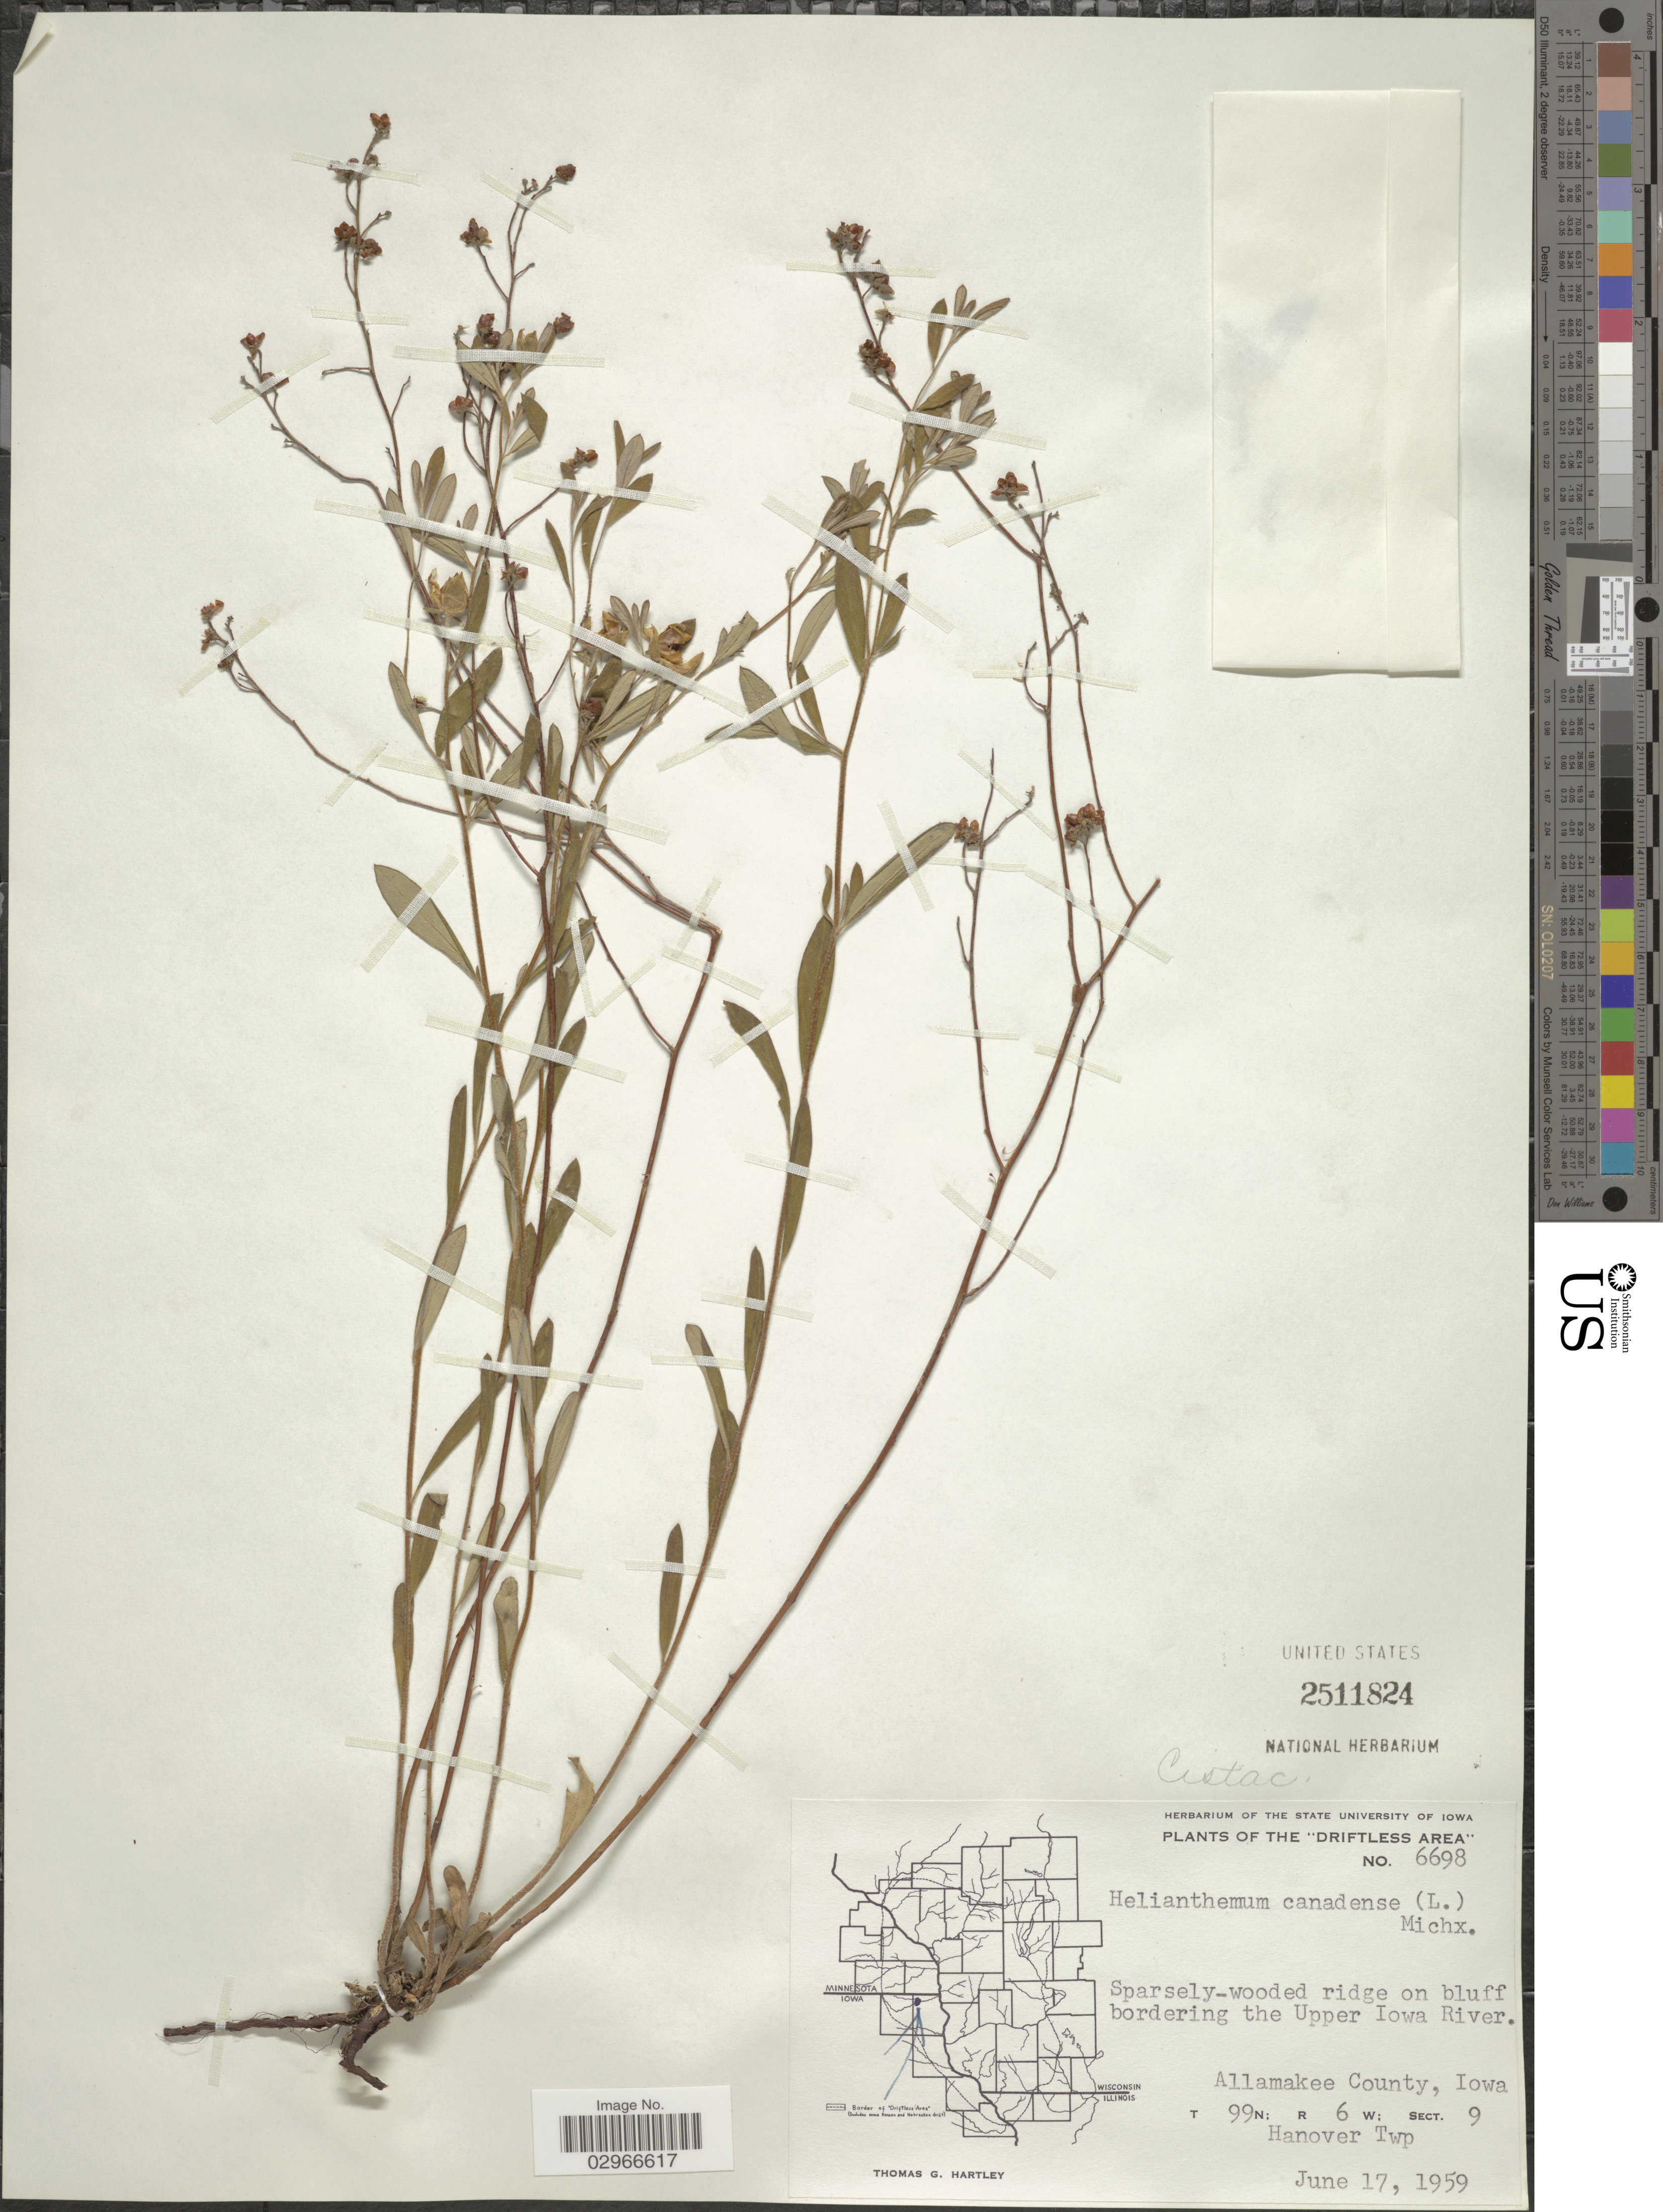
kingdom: Plantae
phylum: Tracheophyta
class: Magnoliopsida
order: Malvales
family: Cistaceae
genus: Helianthemum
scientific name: Helianthemum canadense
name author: (L.) Michx.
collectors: T. G. Hartley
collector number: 6698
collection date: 1959-06-17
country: United States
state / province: Iowa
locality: The "Drifltess Area", Sparsely-wooded ridge on bluff bordering the Upper Iowa River, Allamakee County, T99N; R6W; Sect.9, Hanover Twp.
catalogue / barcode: US 2511824